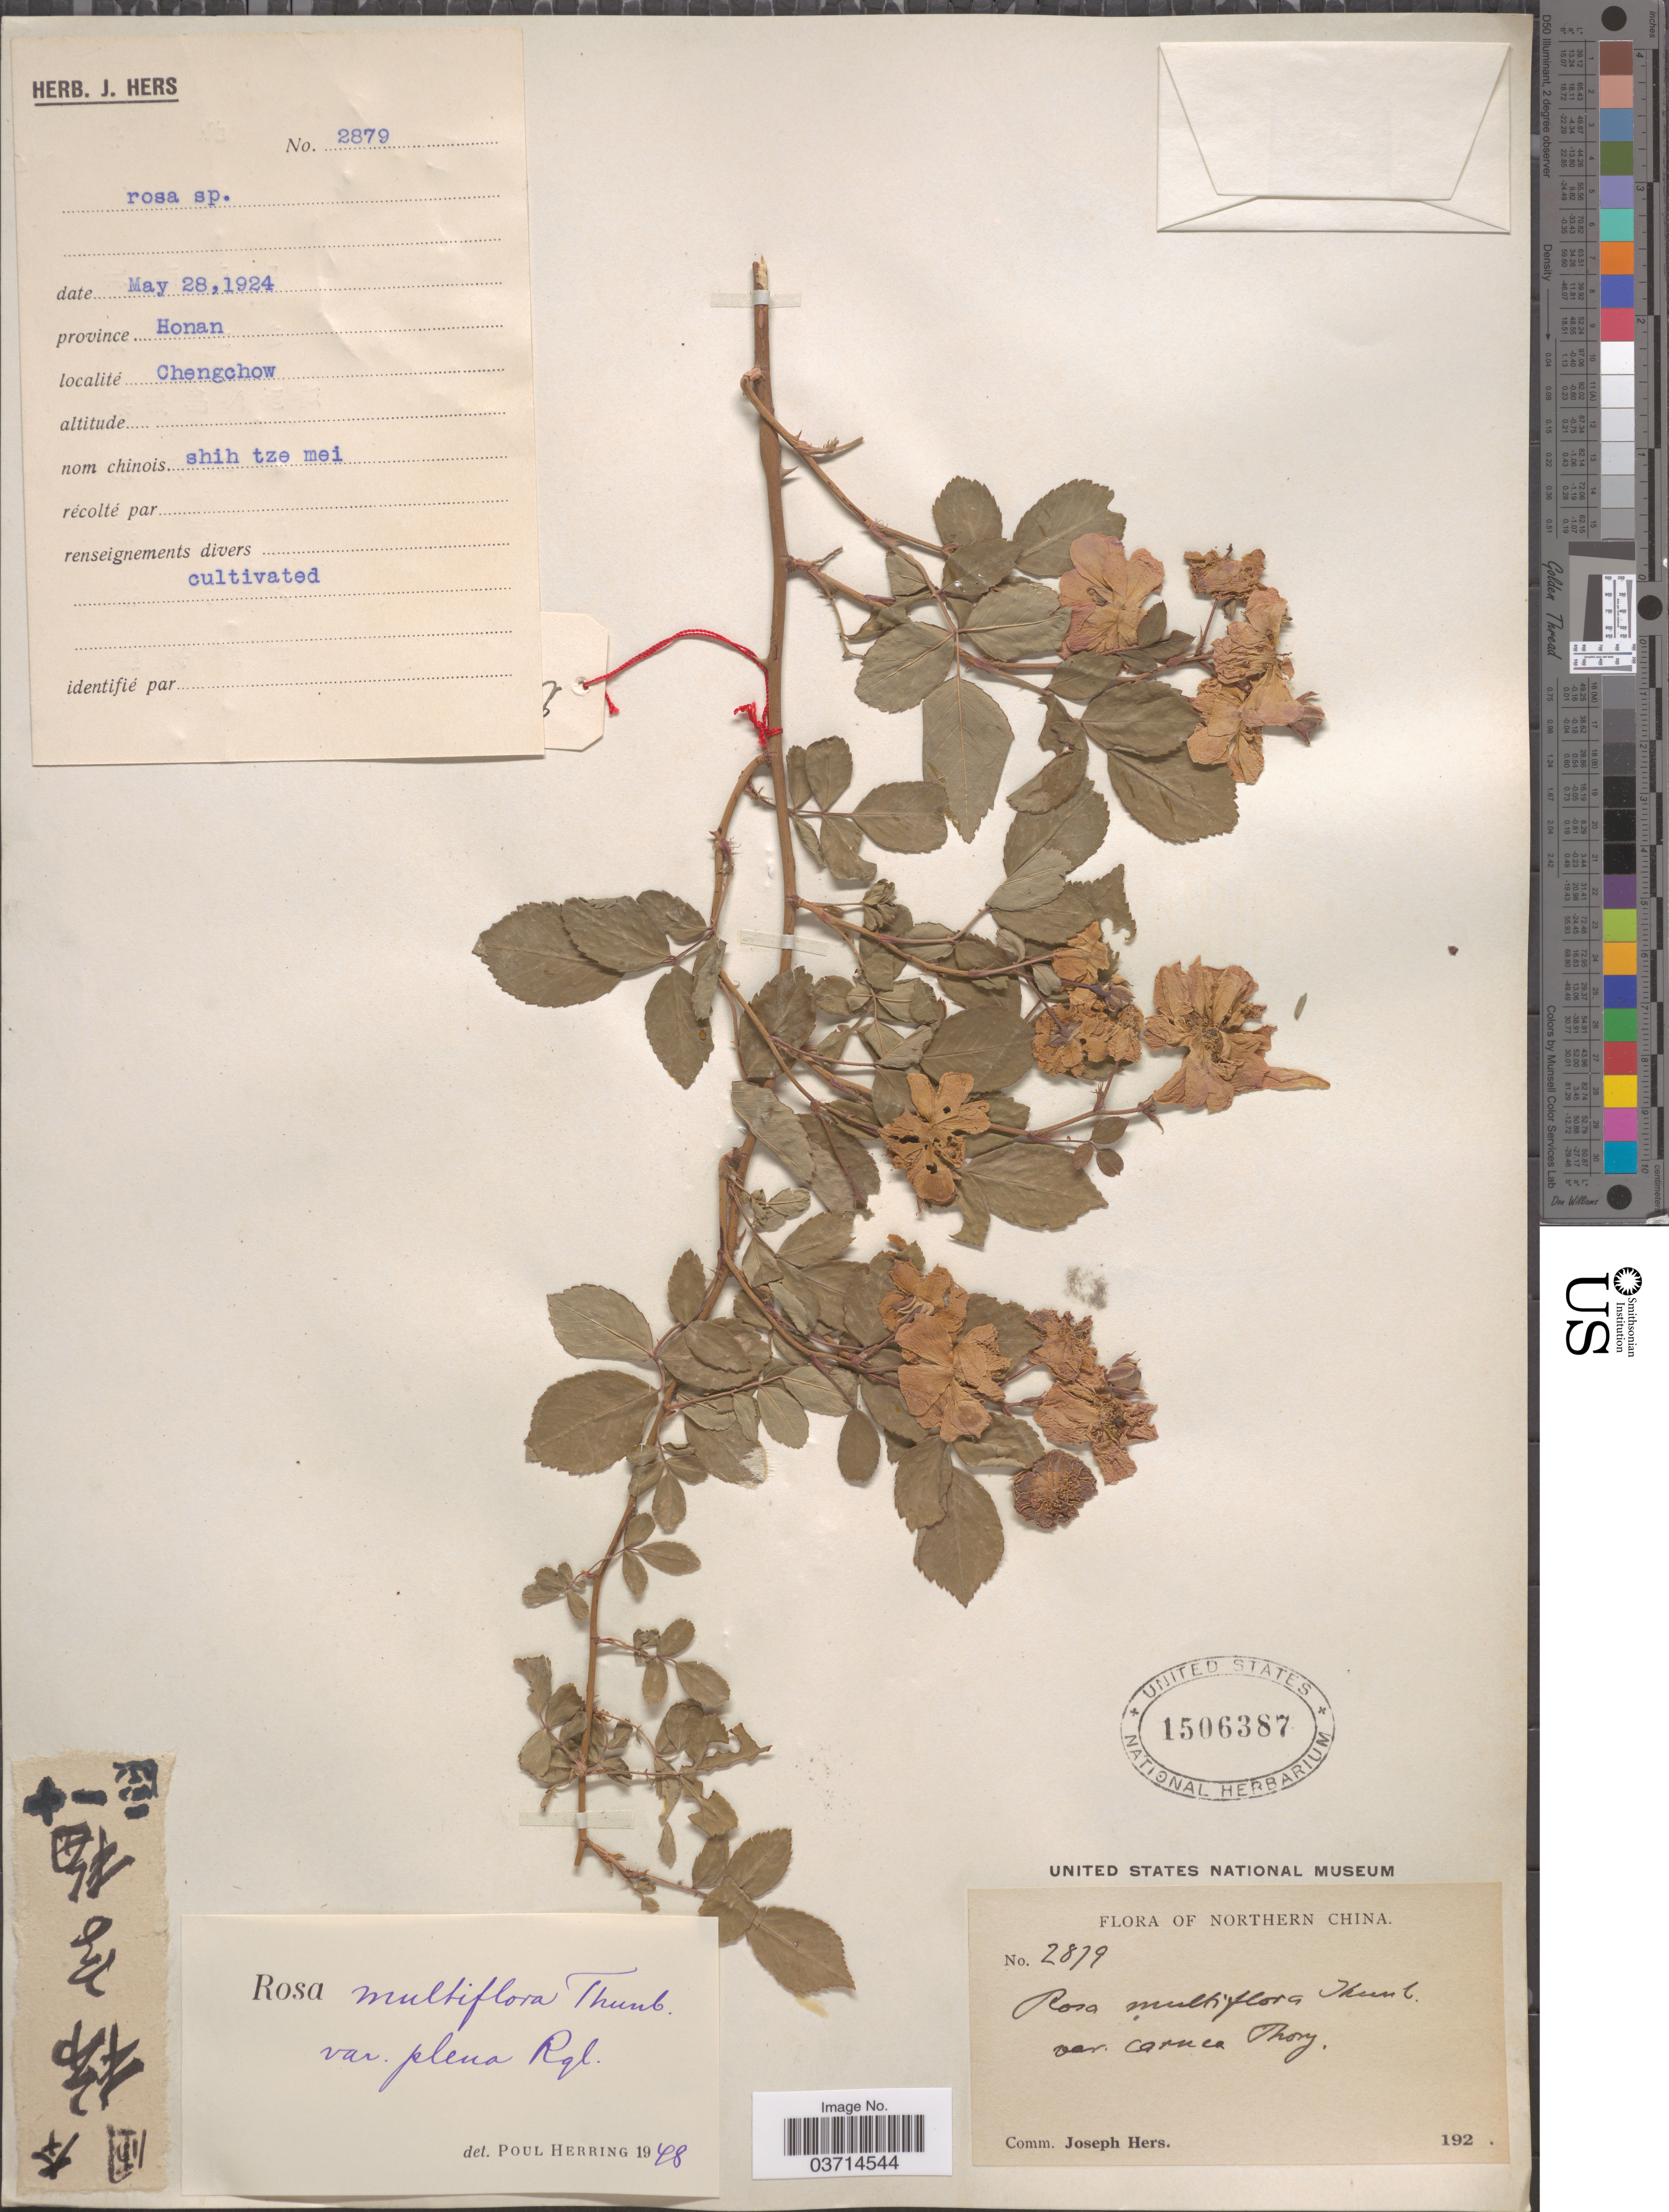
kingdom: Plantae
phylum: Tracheophyta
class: Magnoliopsida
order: Rosales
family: Rosaceae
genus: Rosa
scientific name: Rosa multiflora var. plena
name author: Regel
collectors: J. Hers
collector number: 2879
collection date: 1924-05-28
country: China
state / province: Henan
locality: Northern China. Chengchow.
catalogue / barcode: US 1506387